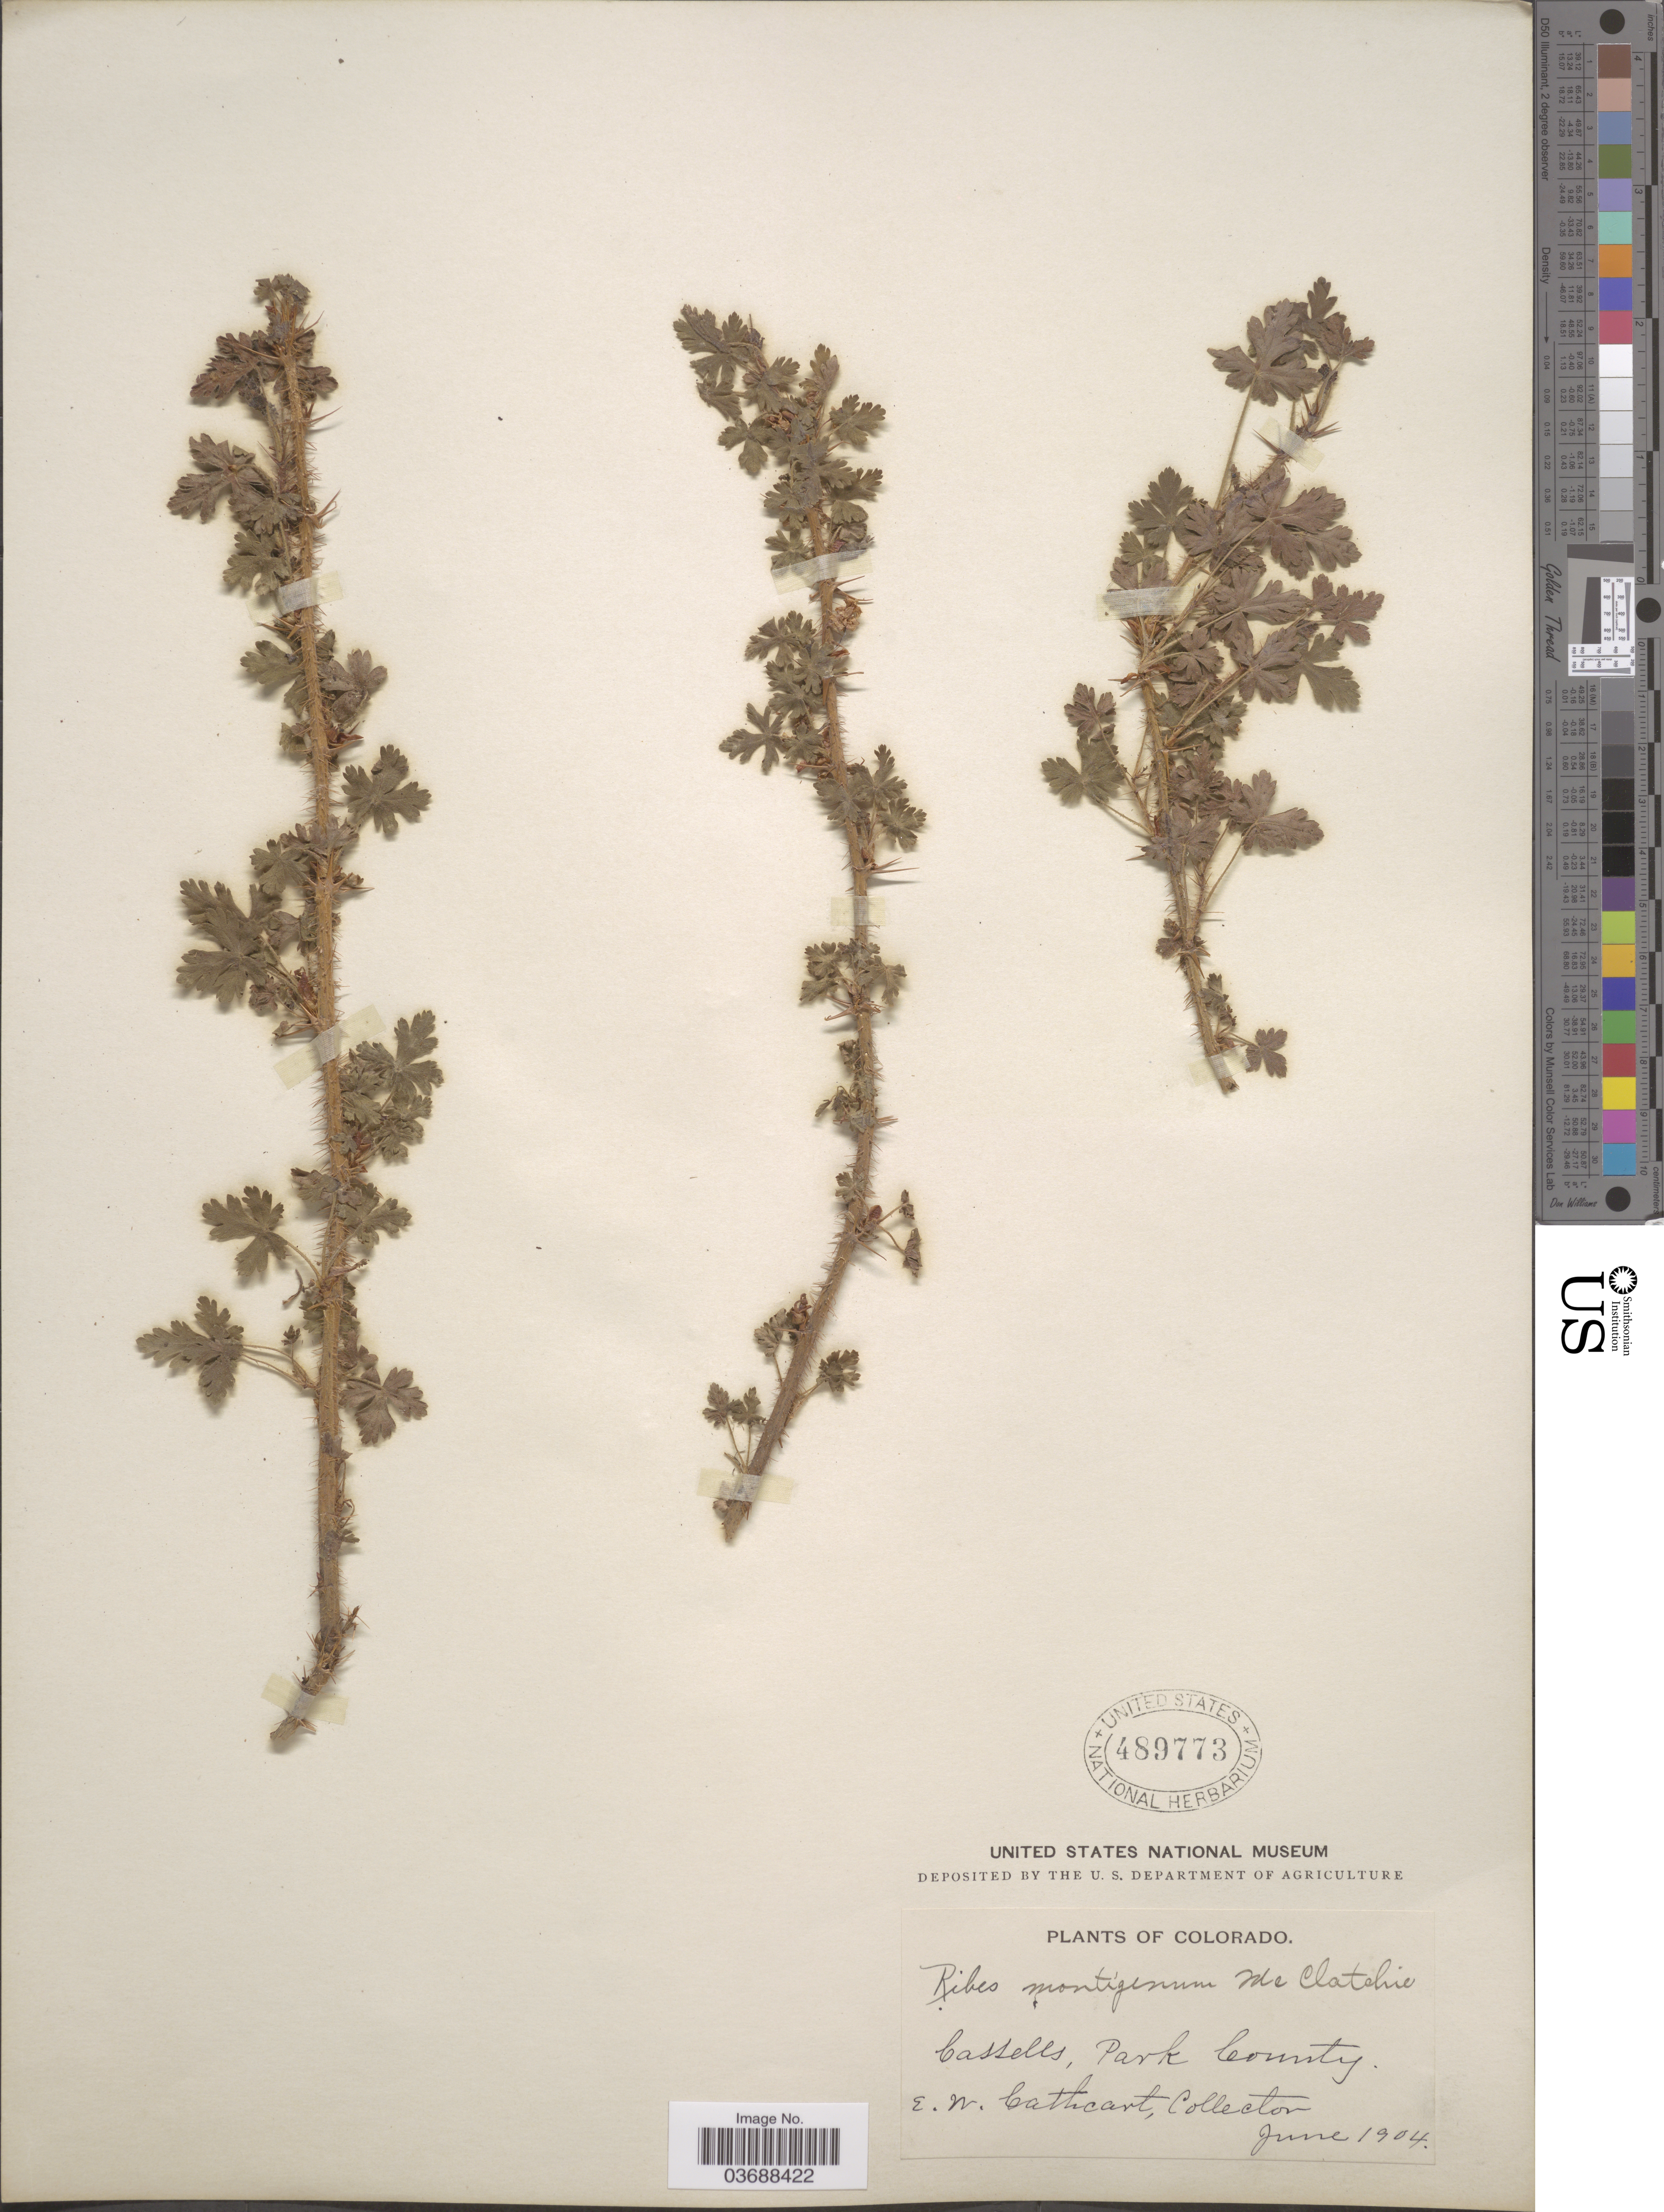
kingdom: Plantae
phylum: Tracheophyta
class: Magnoliopsida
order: Saxifragales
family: Grossulariaceae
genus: Ribes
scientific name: Ribes montigenum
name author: McClatchie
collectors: E. Cathcart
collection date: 1904-06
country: United States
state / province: Colorado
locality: Cassells, Park County.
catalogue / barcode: US 489773